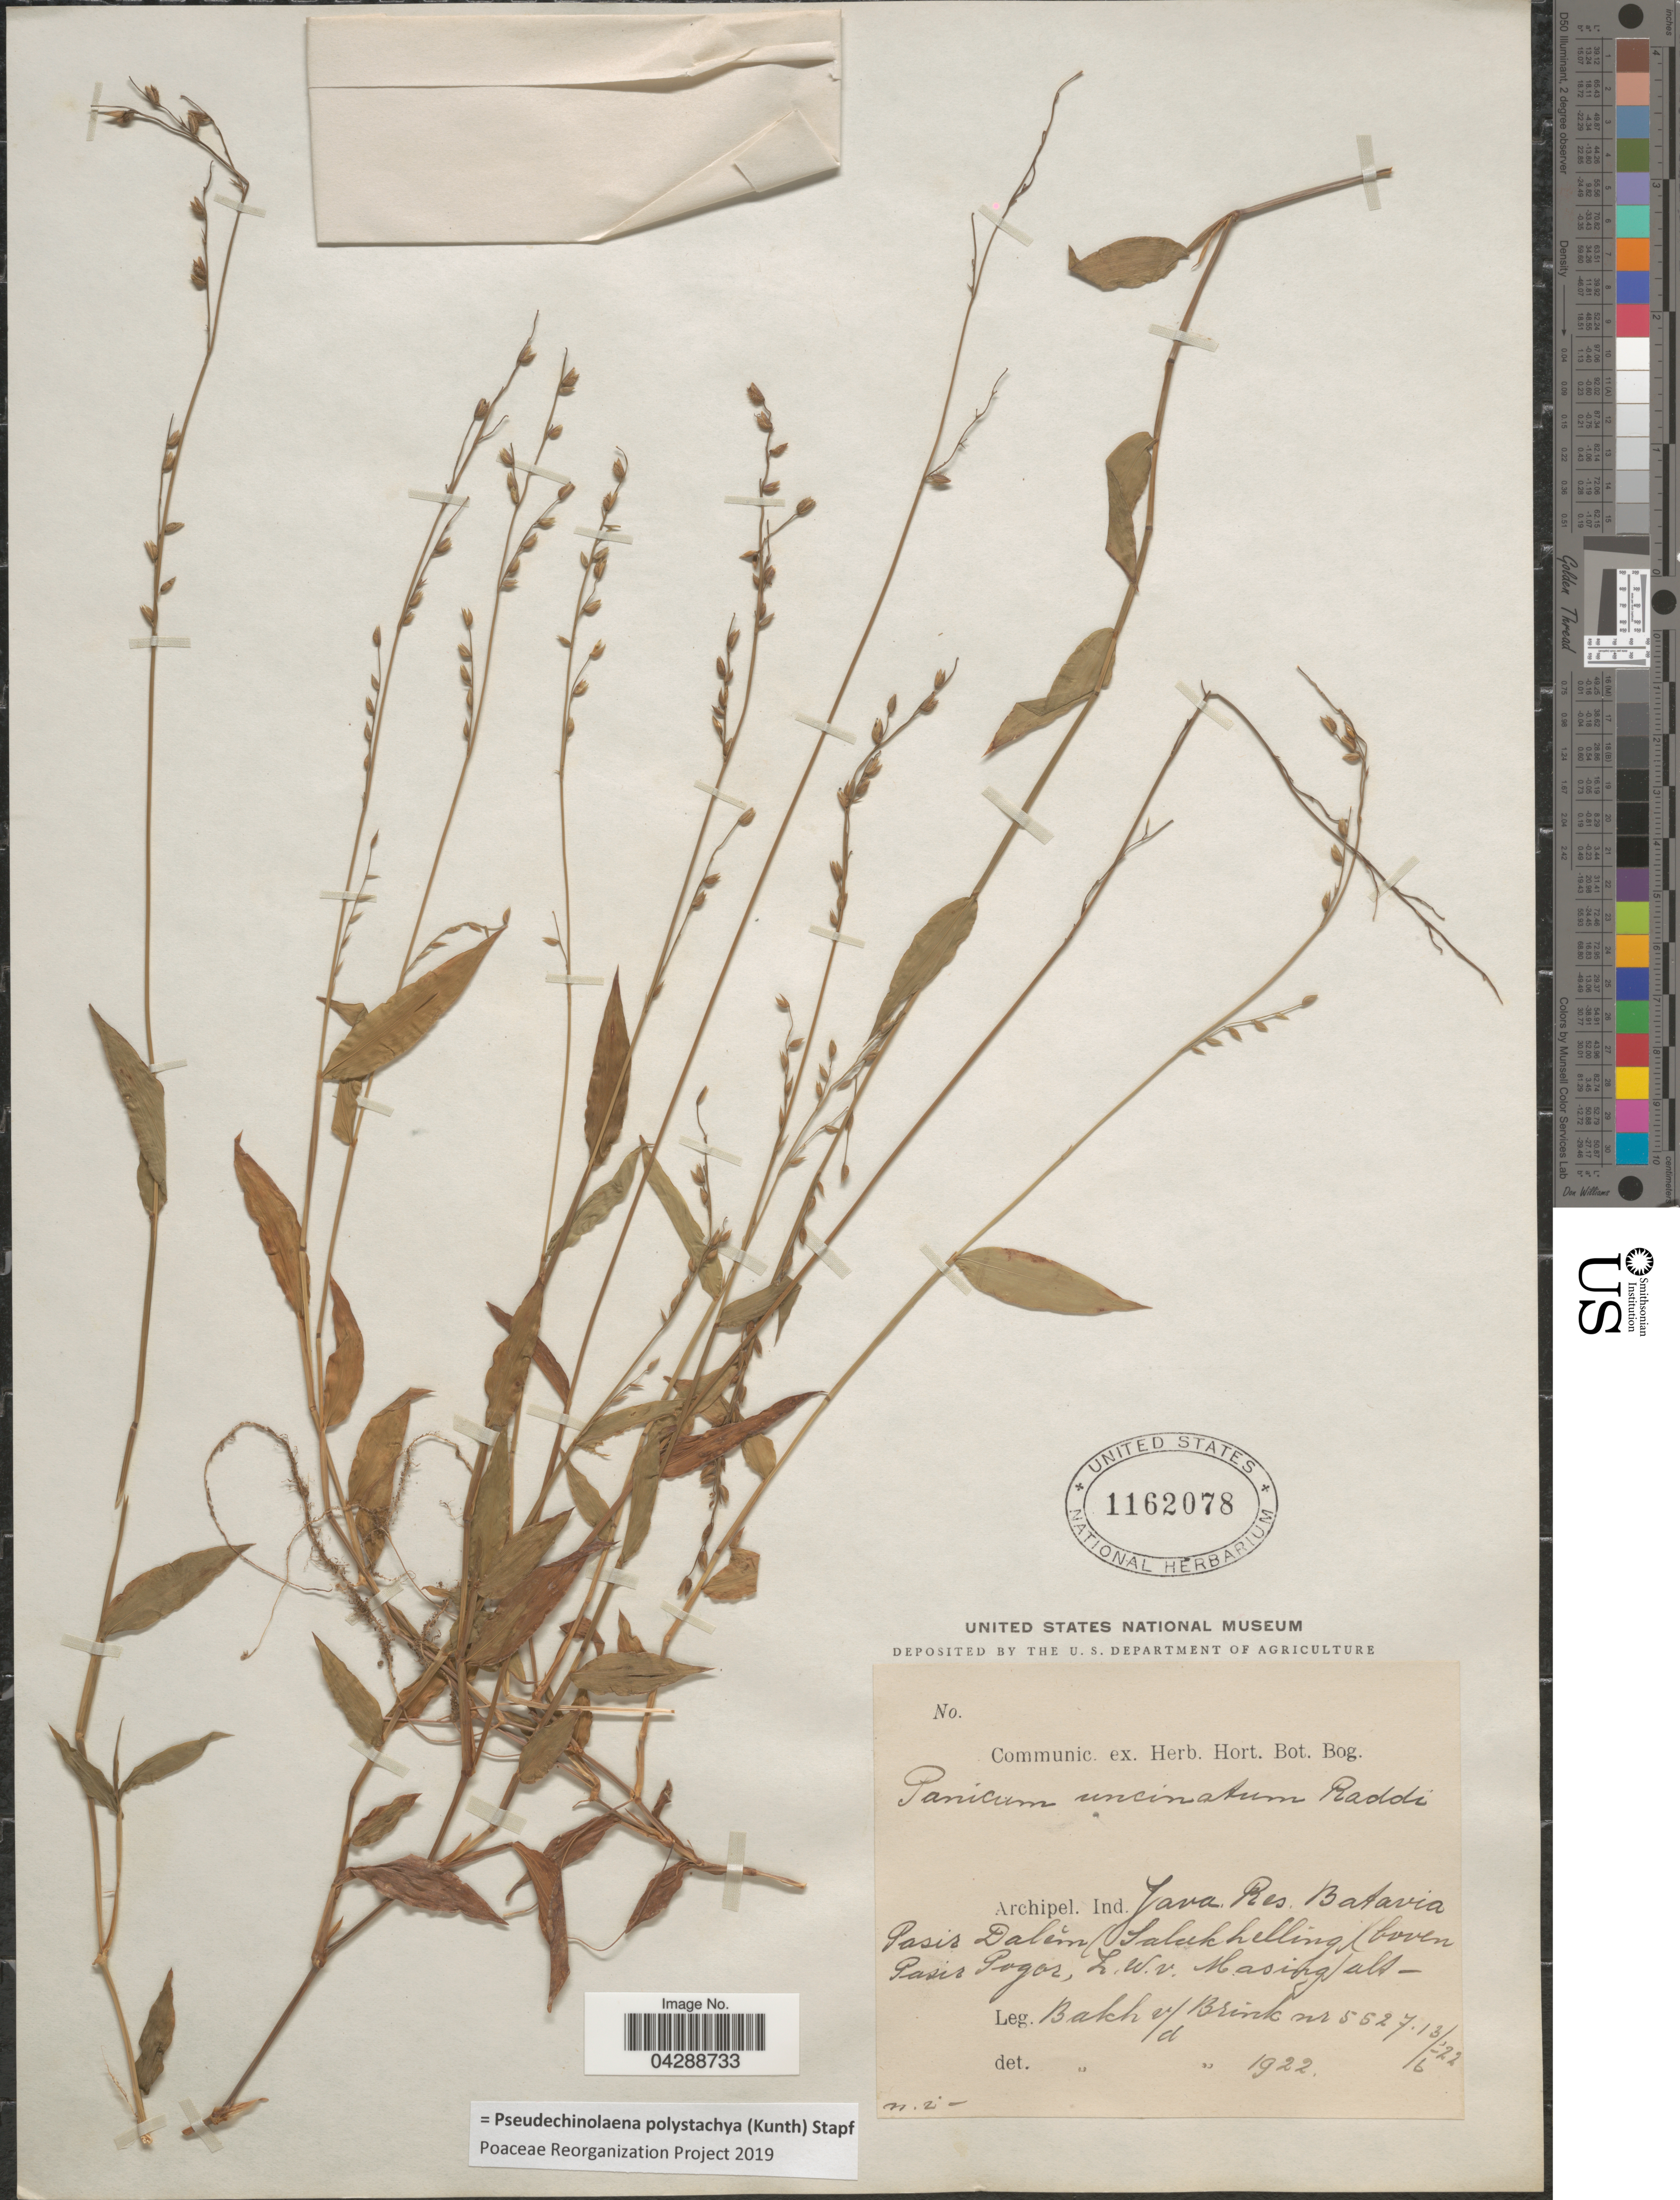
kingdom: Plantae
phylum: Tracheophyta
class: Liliopsida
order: Poales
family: Poaceae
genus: Pseudechinolaena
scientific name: Pseudechinolaena polystachya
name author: (Kunth) Stapf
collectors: R. C. Bakhuizen van den Brink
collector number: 5527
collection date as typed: Transcribed d/m/y: 13/6/22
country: Indonesia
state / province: Java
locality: Archipel. Ind. Java. Res. Batavia Pasir Dalim (Salak helling boven Pasir Bogor, L. w. v. Hasing alt.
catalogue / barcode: US 1162078